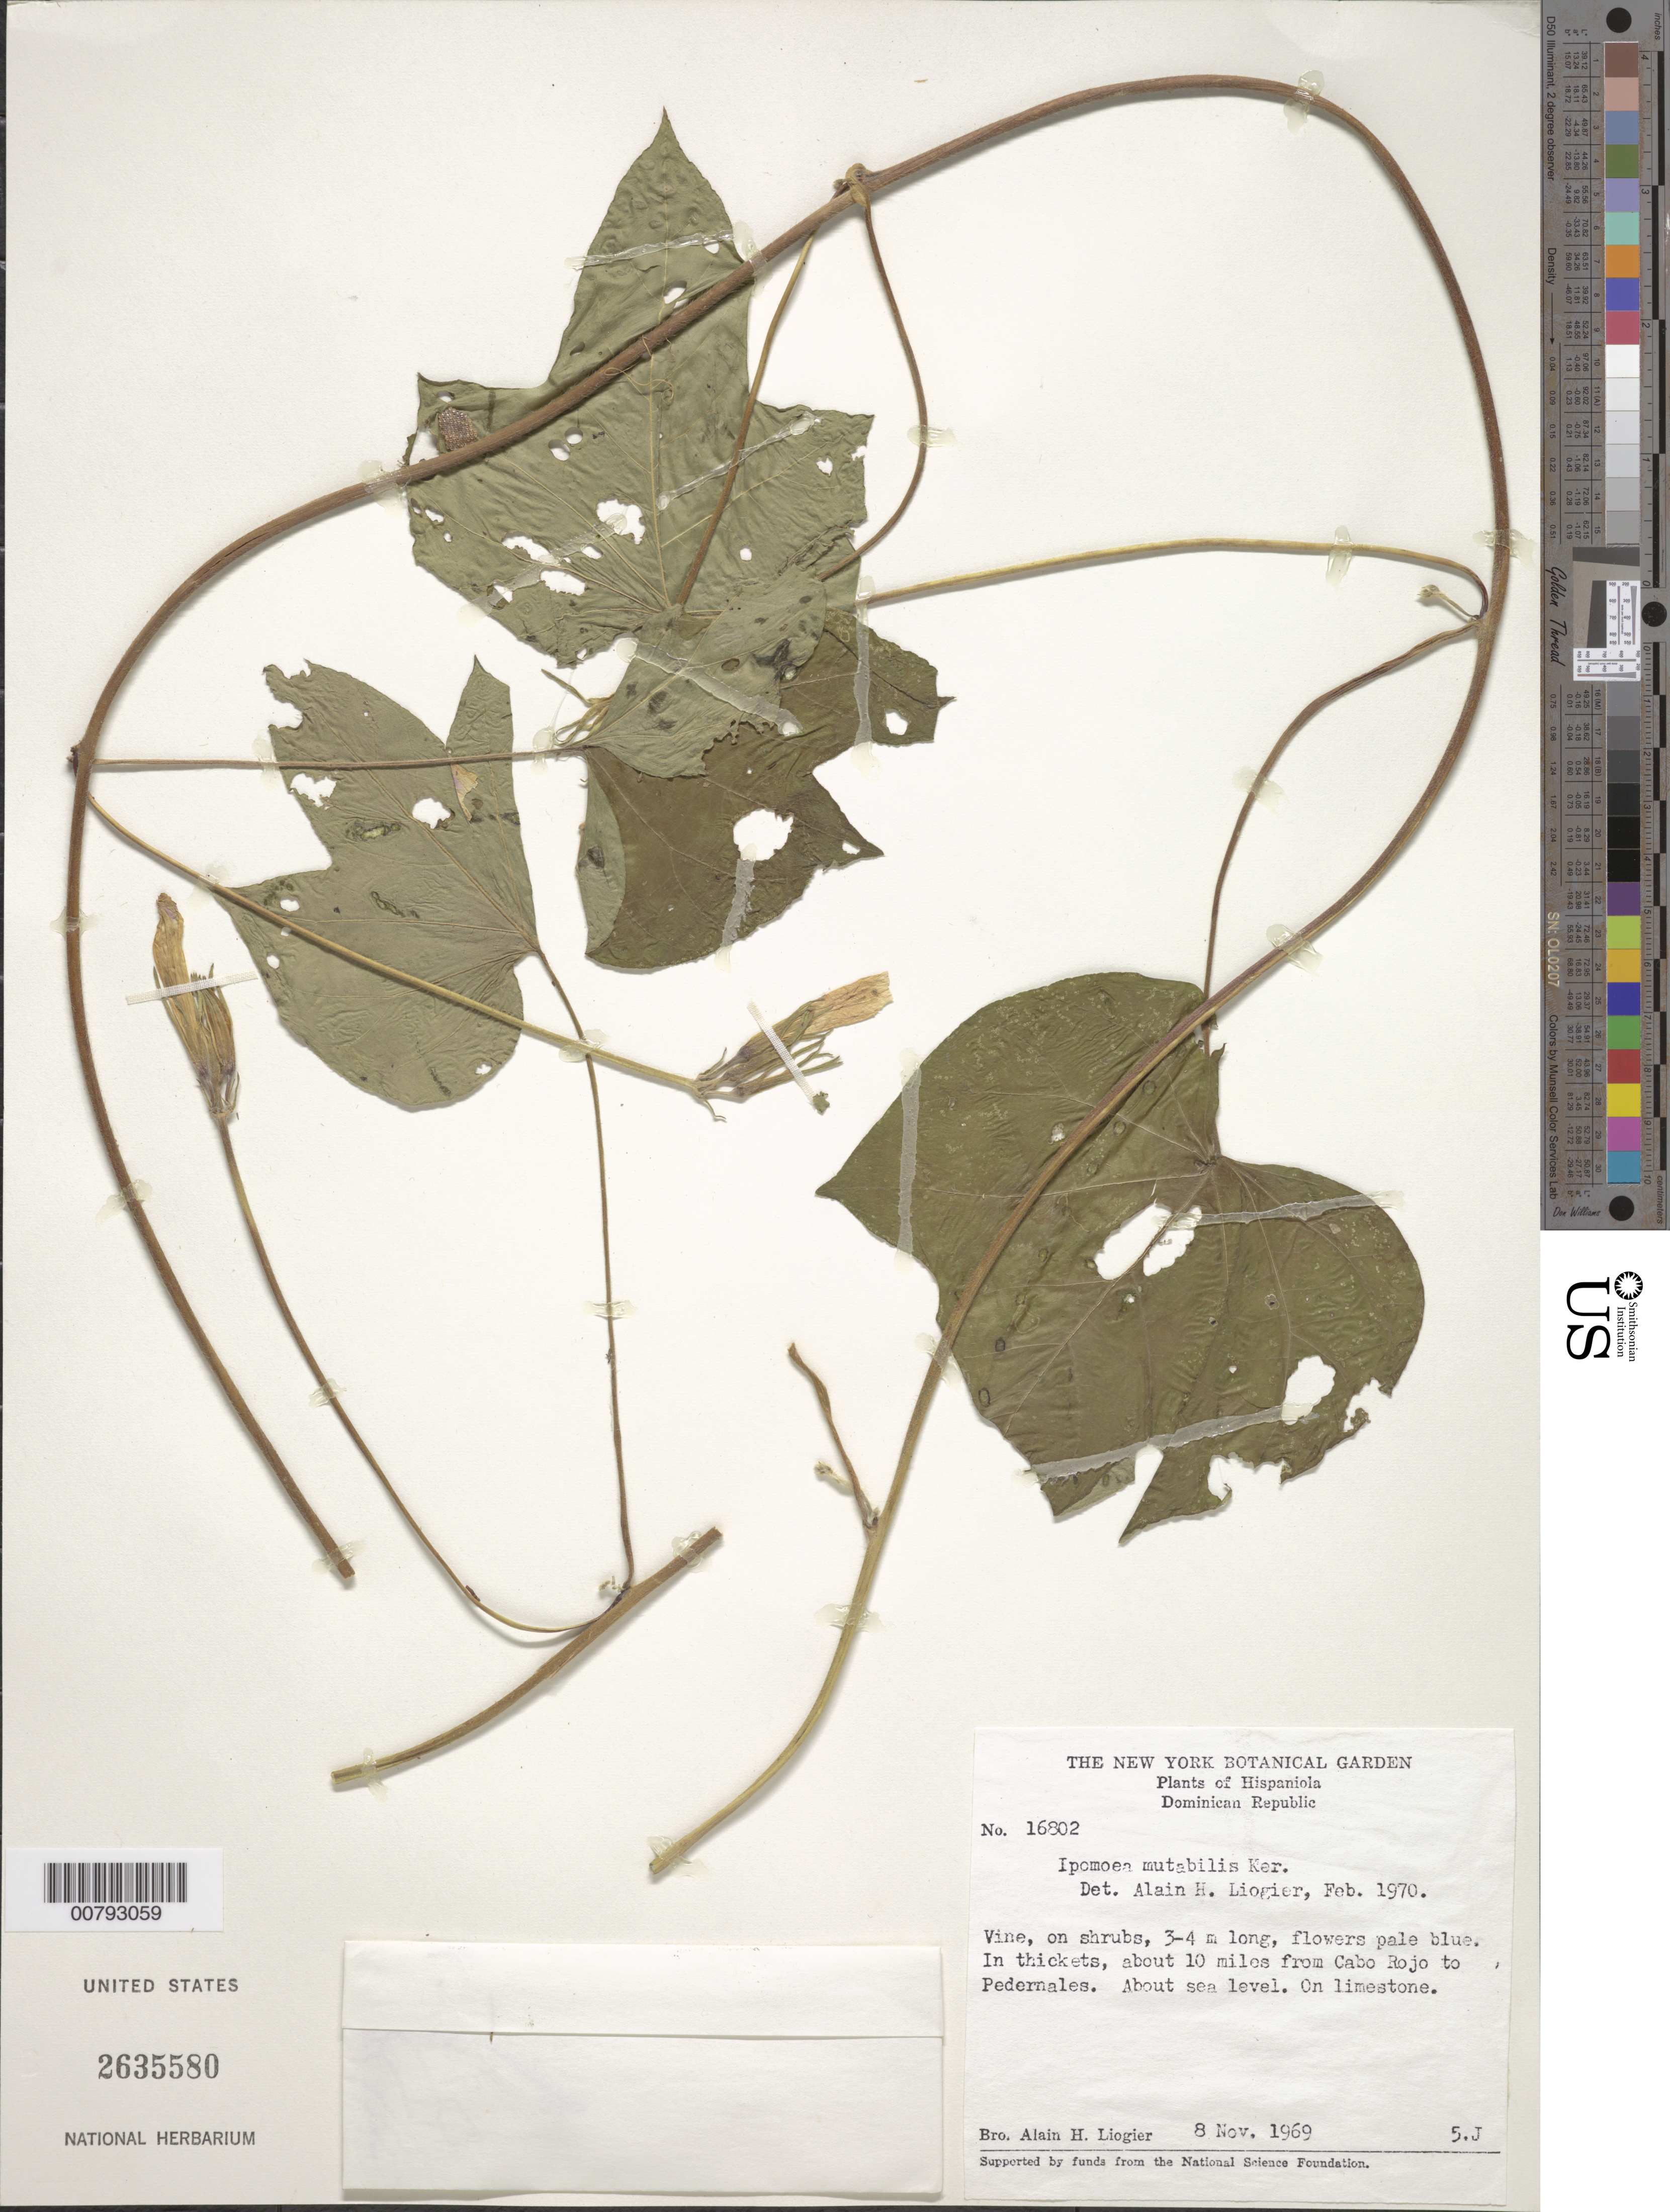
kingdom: Plantae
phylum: Tracheophyta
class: Magnoliopsida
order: Solanales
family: Convolvulaceae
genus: Ipomoea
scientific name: Ipomoea nil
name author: (L.) Roth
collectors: A. H. Liogier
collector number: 16802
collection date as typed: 08 Nov 1969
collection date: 1969-11-08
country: Dominican Republic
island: Hispaniola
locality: About 10 miles from Cabo Rojo to Pedernales; about sea level.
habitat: On limestone, in thickets.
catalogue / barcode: US 2635580